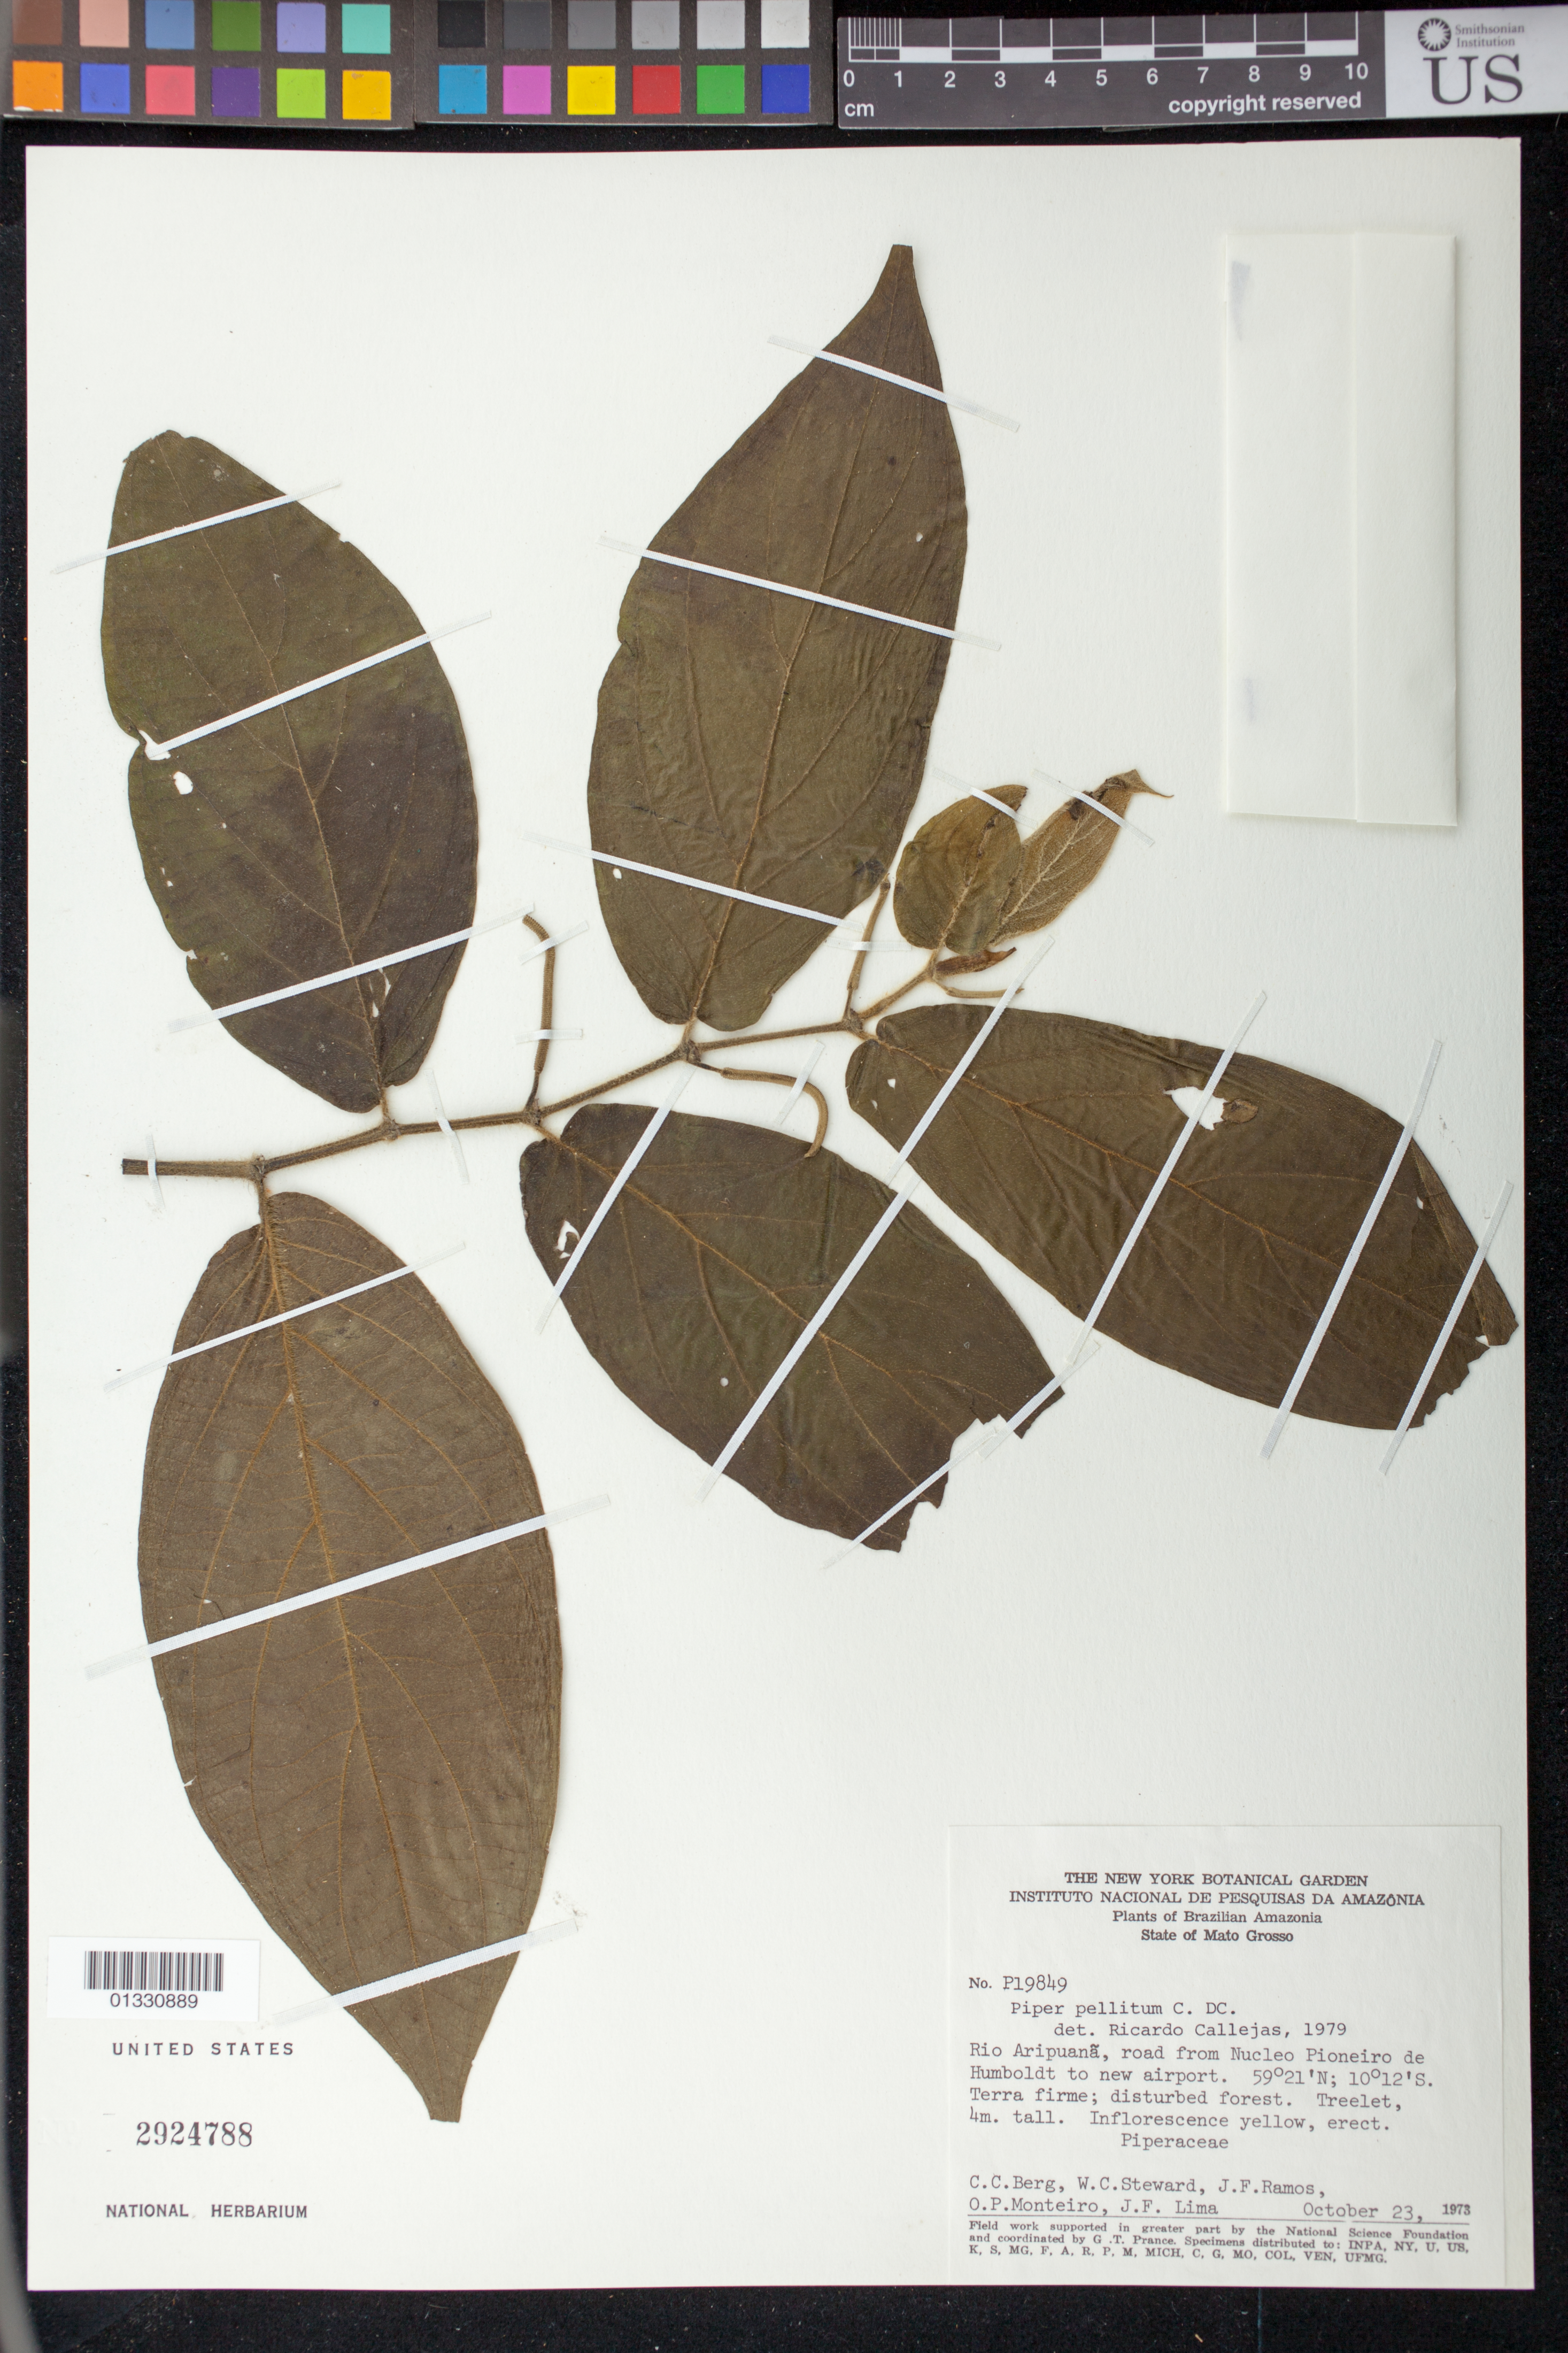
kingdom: Plantae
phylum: Tracheophyta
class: Magnoliopsida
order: Piperales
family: Piperaceae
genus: Piper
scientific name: Piper pellitum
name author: C. DC.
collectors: C. C. Berg, W. C. Steward, J. F. Ramos, O. P. Monteiro & J. F. Lima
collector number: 19849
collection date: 1973-10-23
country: Brazil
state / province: Mato Grosso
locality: Rio Aripuanã, road from Nucleo Pioneiro de Humboldt to new airport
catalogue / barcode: US 2924788